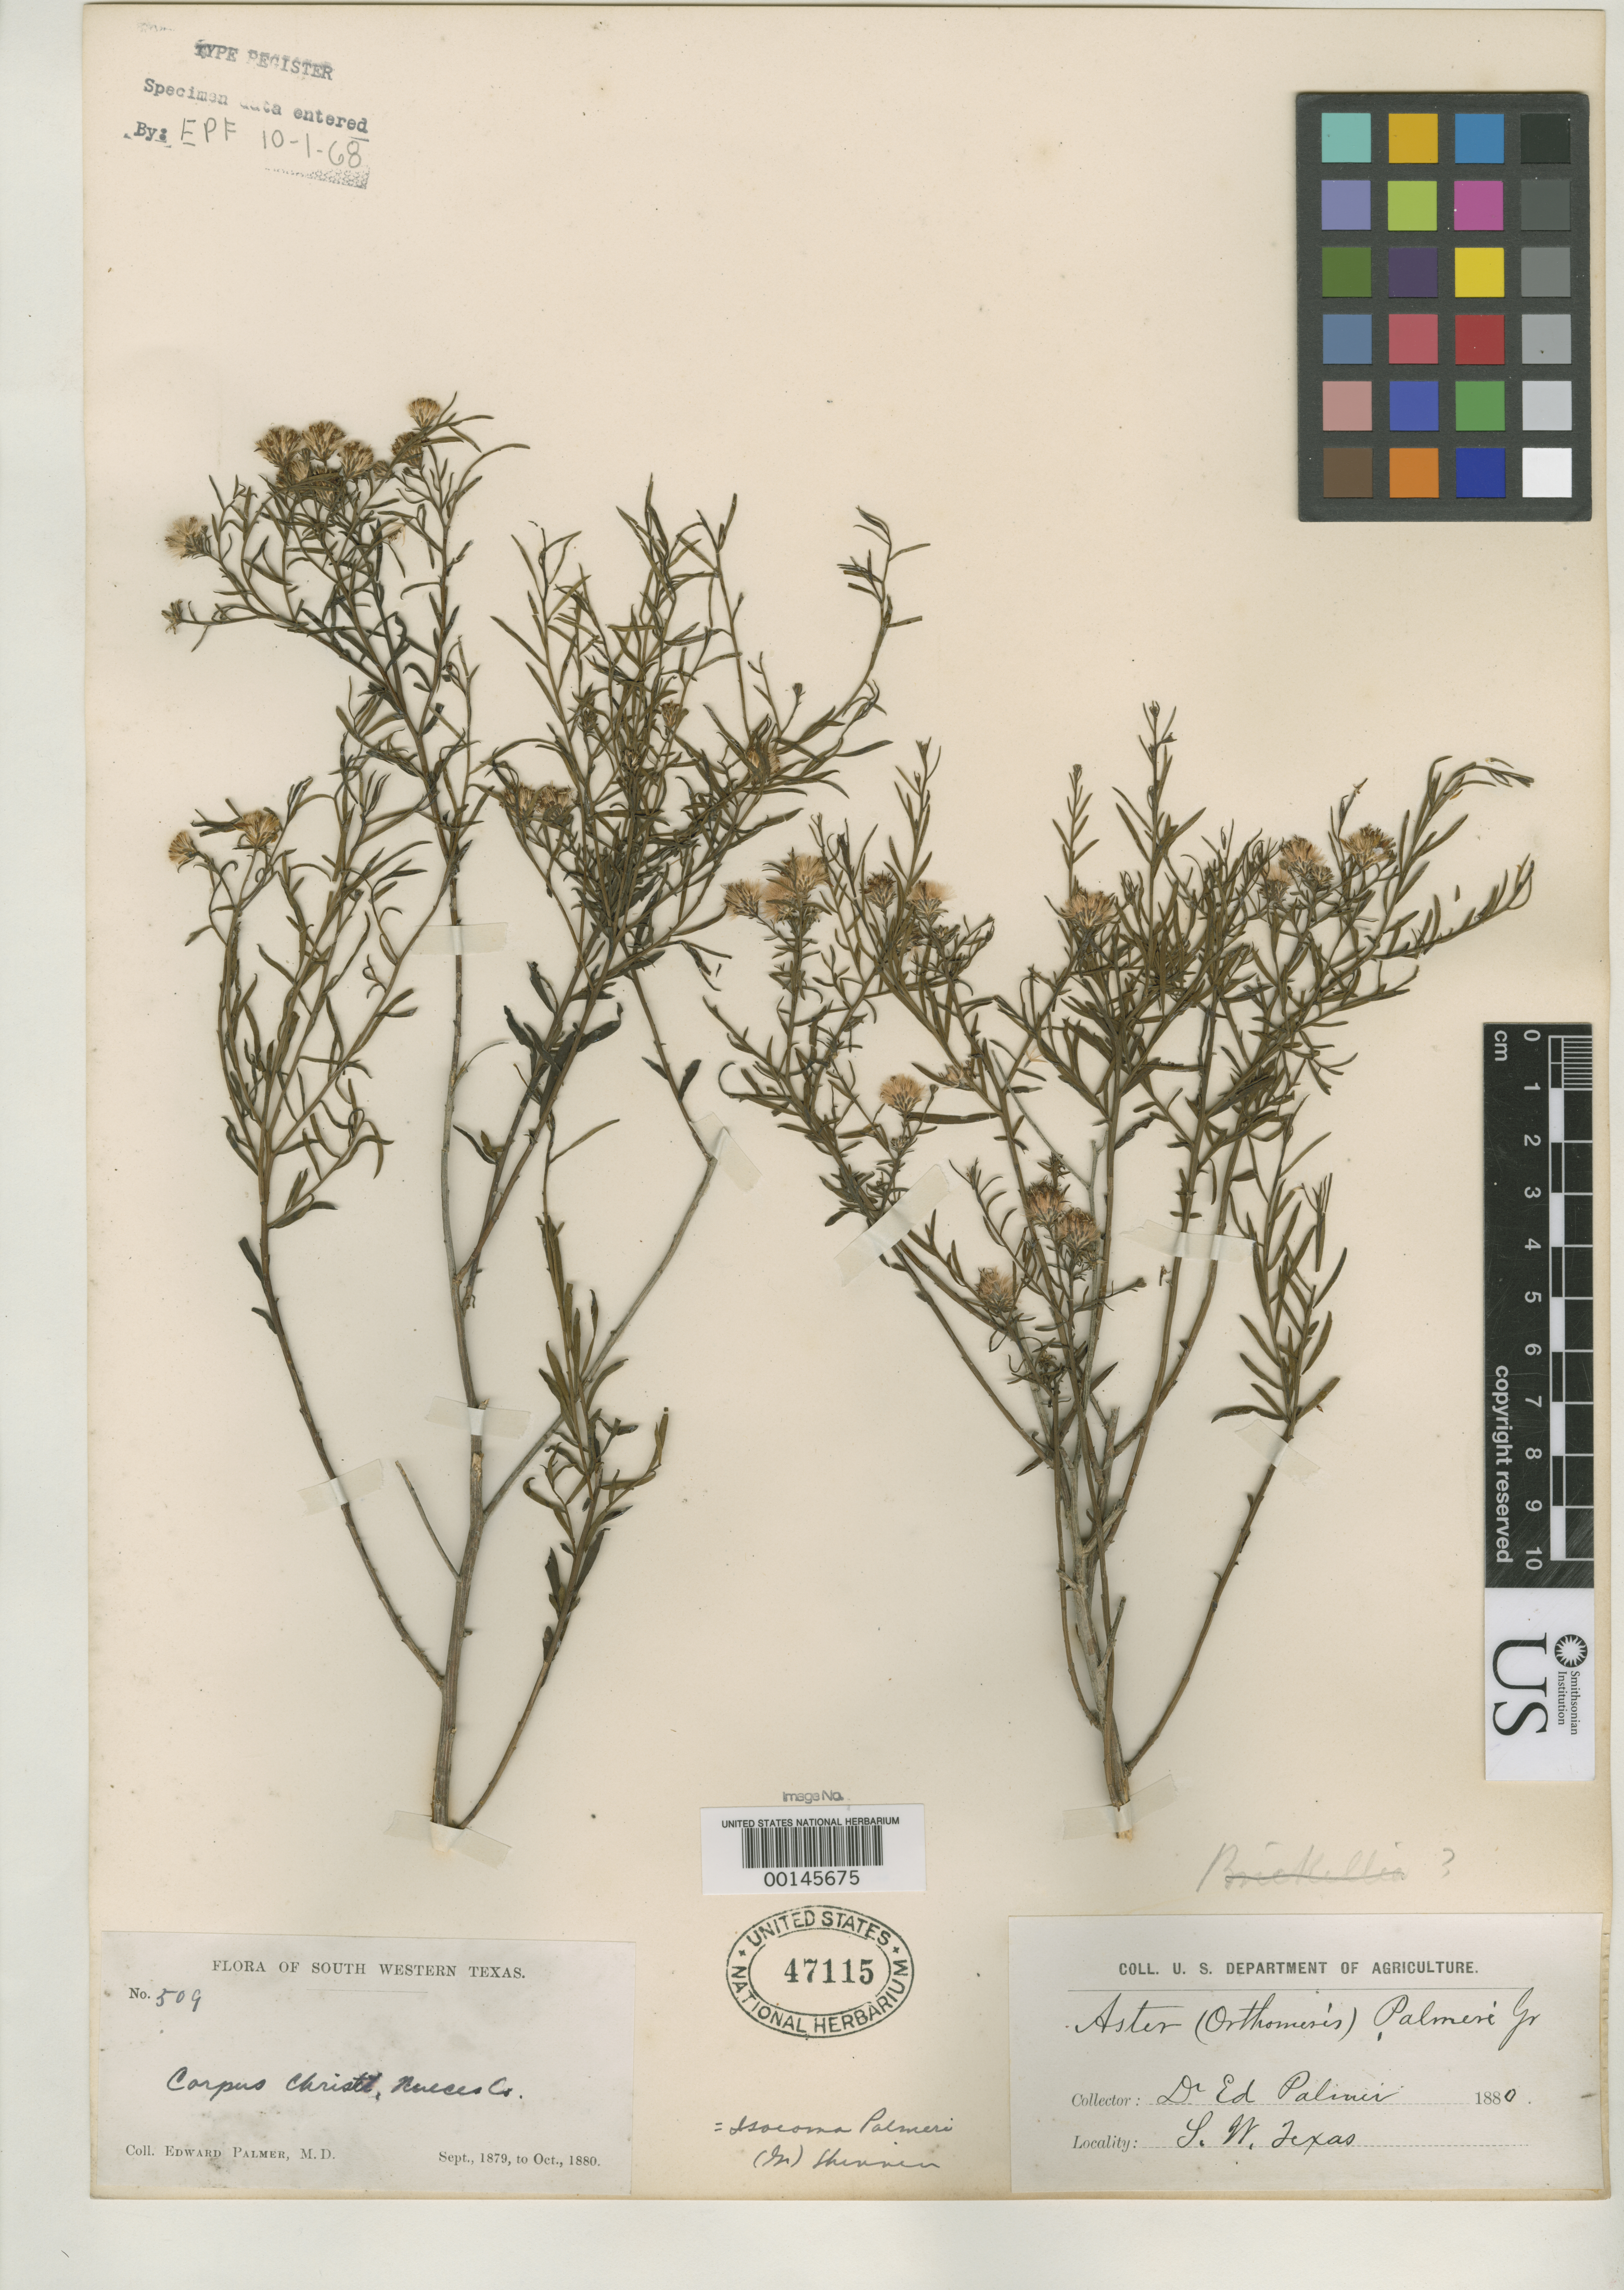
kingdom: Plantae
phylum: Tracheophyta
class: Magnoliopsida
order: Asterales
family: Asteraceae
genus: Aster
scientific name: Aster palmeri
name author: A. Gray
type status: Isosyntype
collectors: E. Palmer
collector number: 509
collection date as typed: Sep 1879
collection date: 1879-09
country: United States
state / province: Texas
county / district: Nueces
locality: Corpus Christi.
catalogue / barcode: US 47115